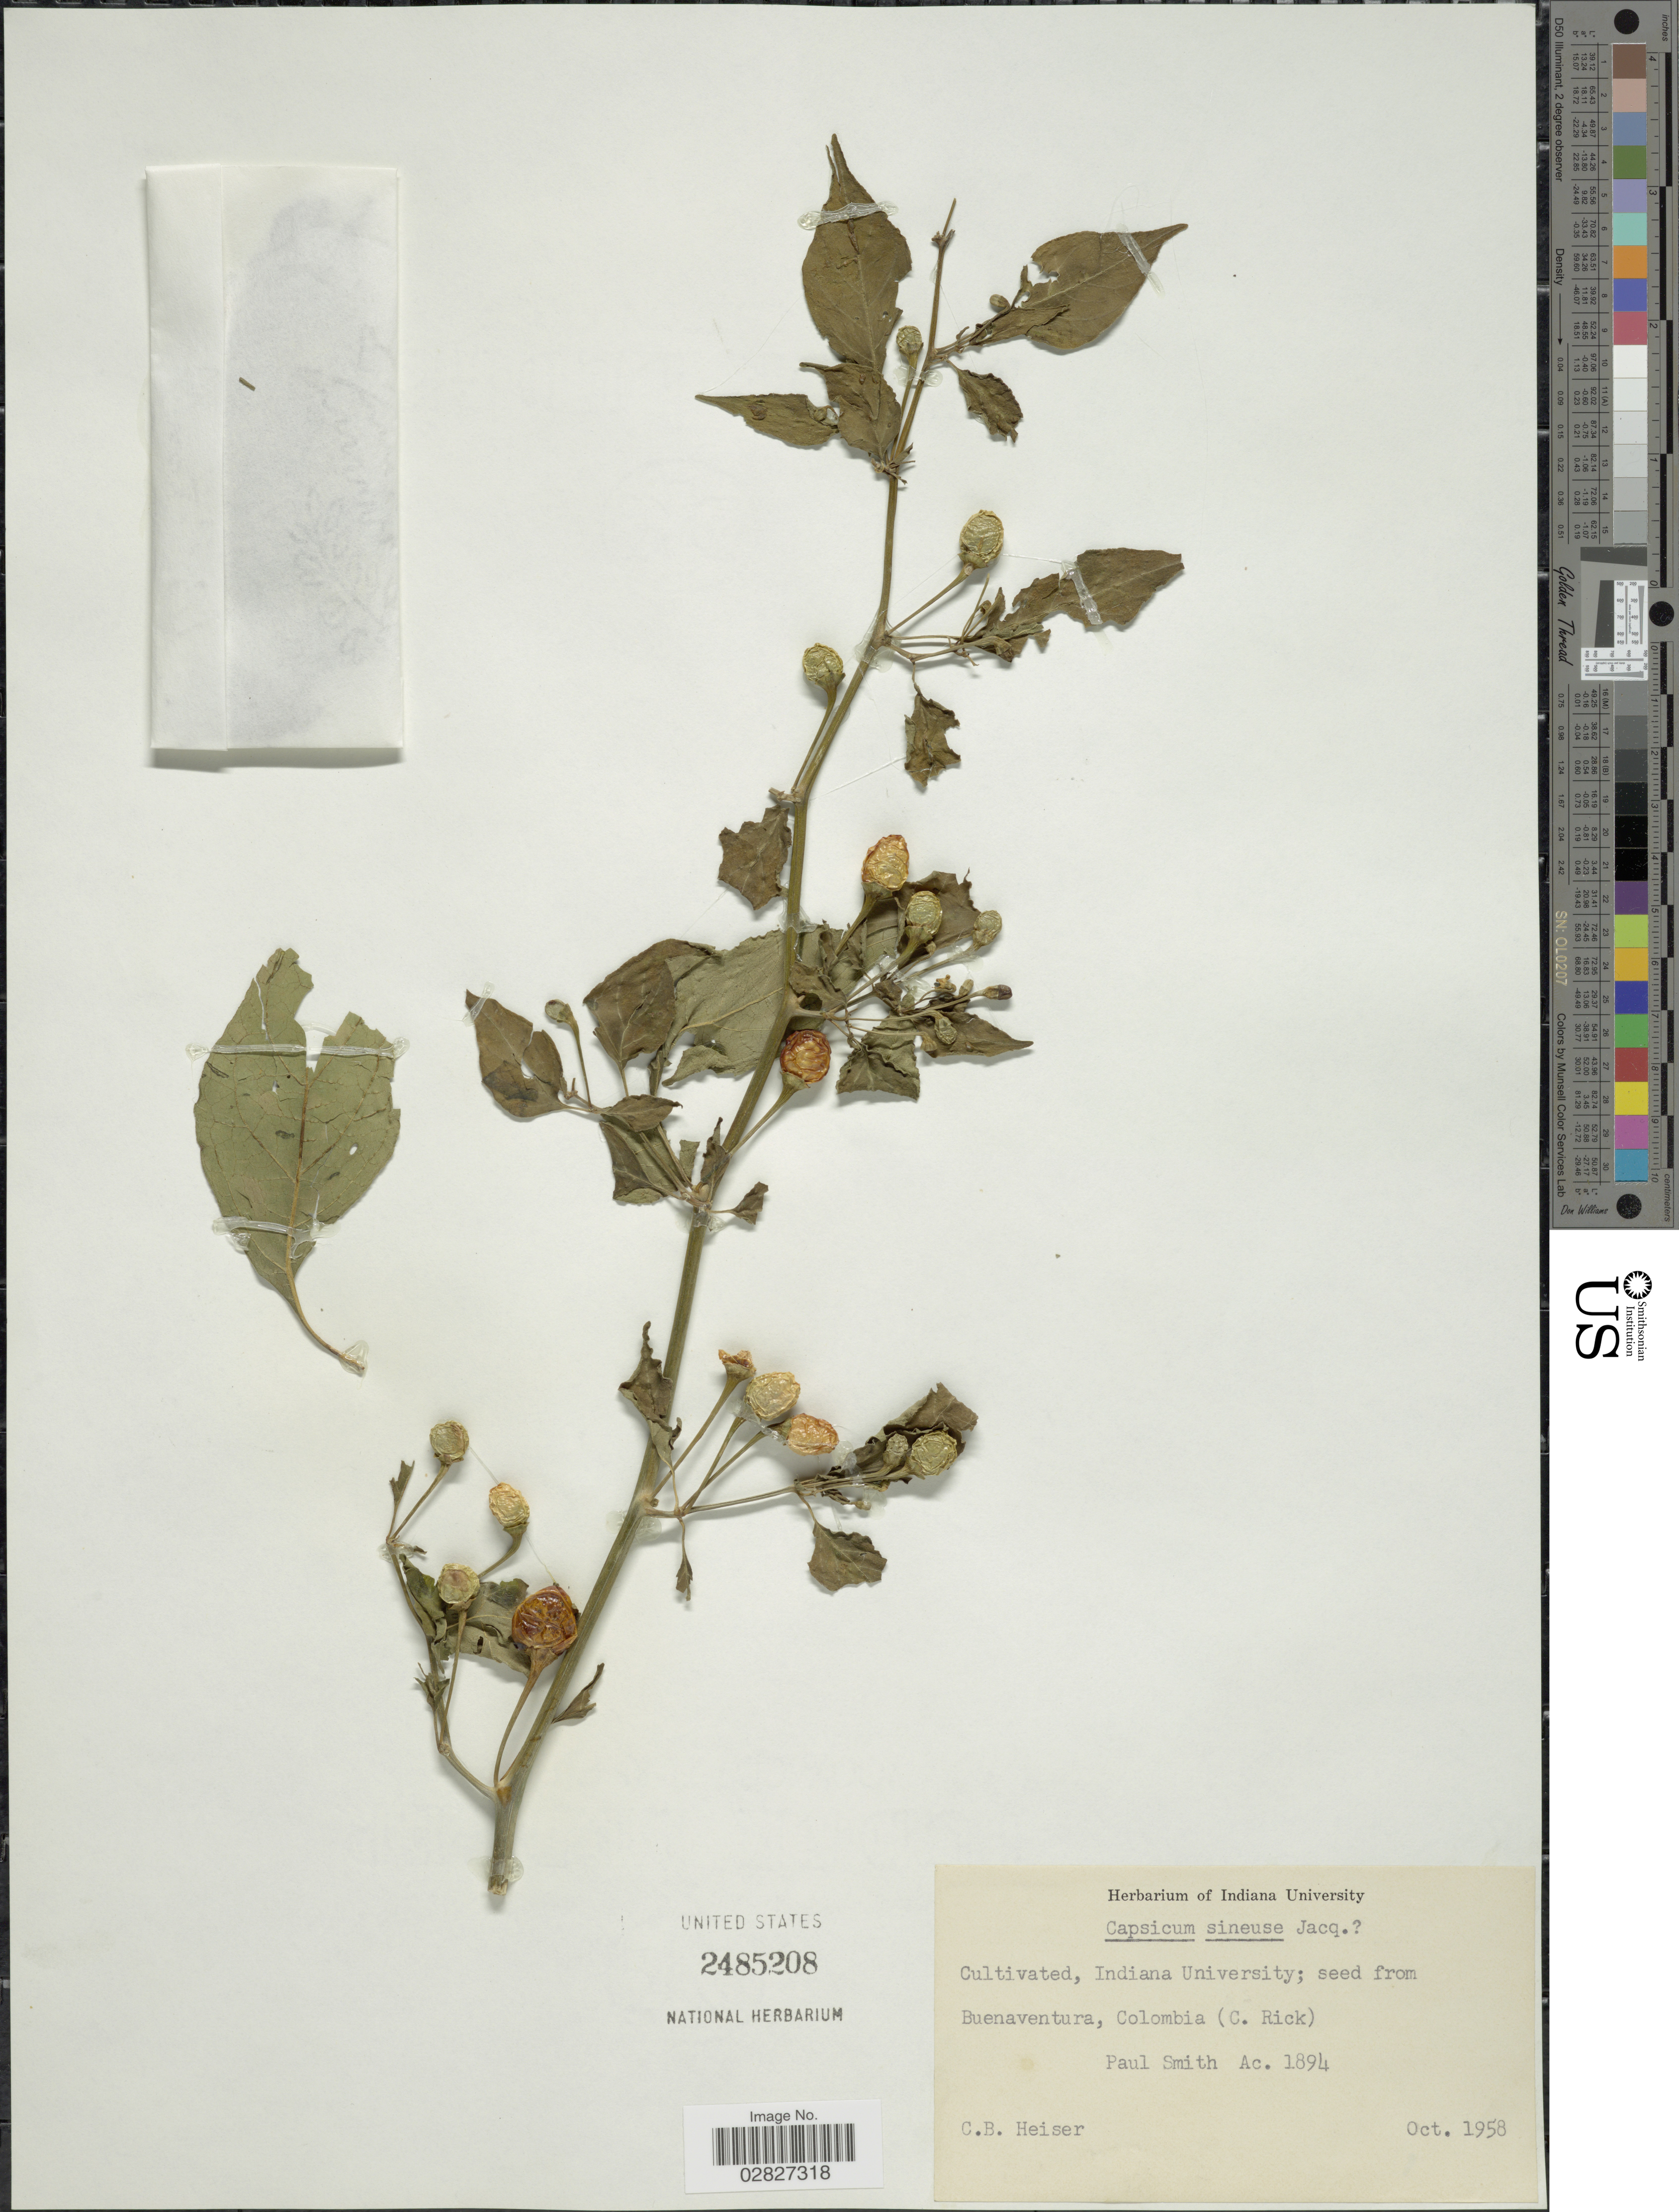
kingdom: Plantae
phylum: Tracheophyta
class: Magnoliopsida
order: Solanales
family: Solanaceae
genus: Capsicum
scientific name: Capsicum sinense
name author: Jacq.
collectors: C. B. Heiser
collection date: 1958-10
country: United States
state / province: Indiana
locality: Cultivated Indiana University.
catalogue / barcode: US 2485208